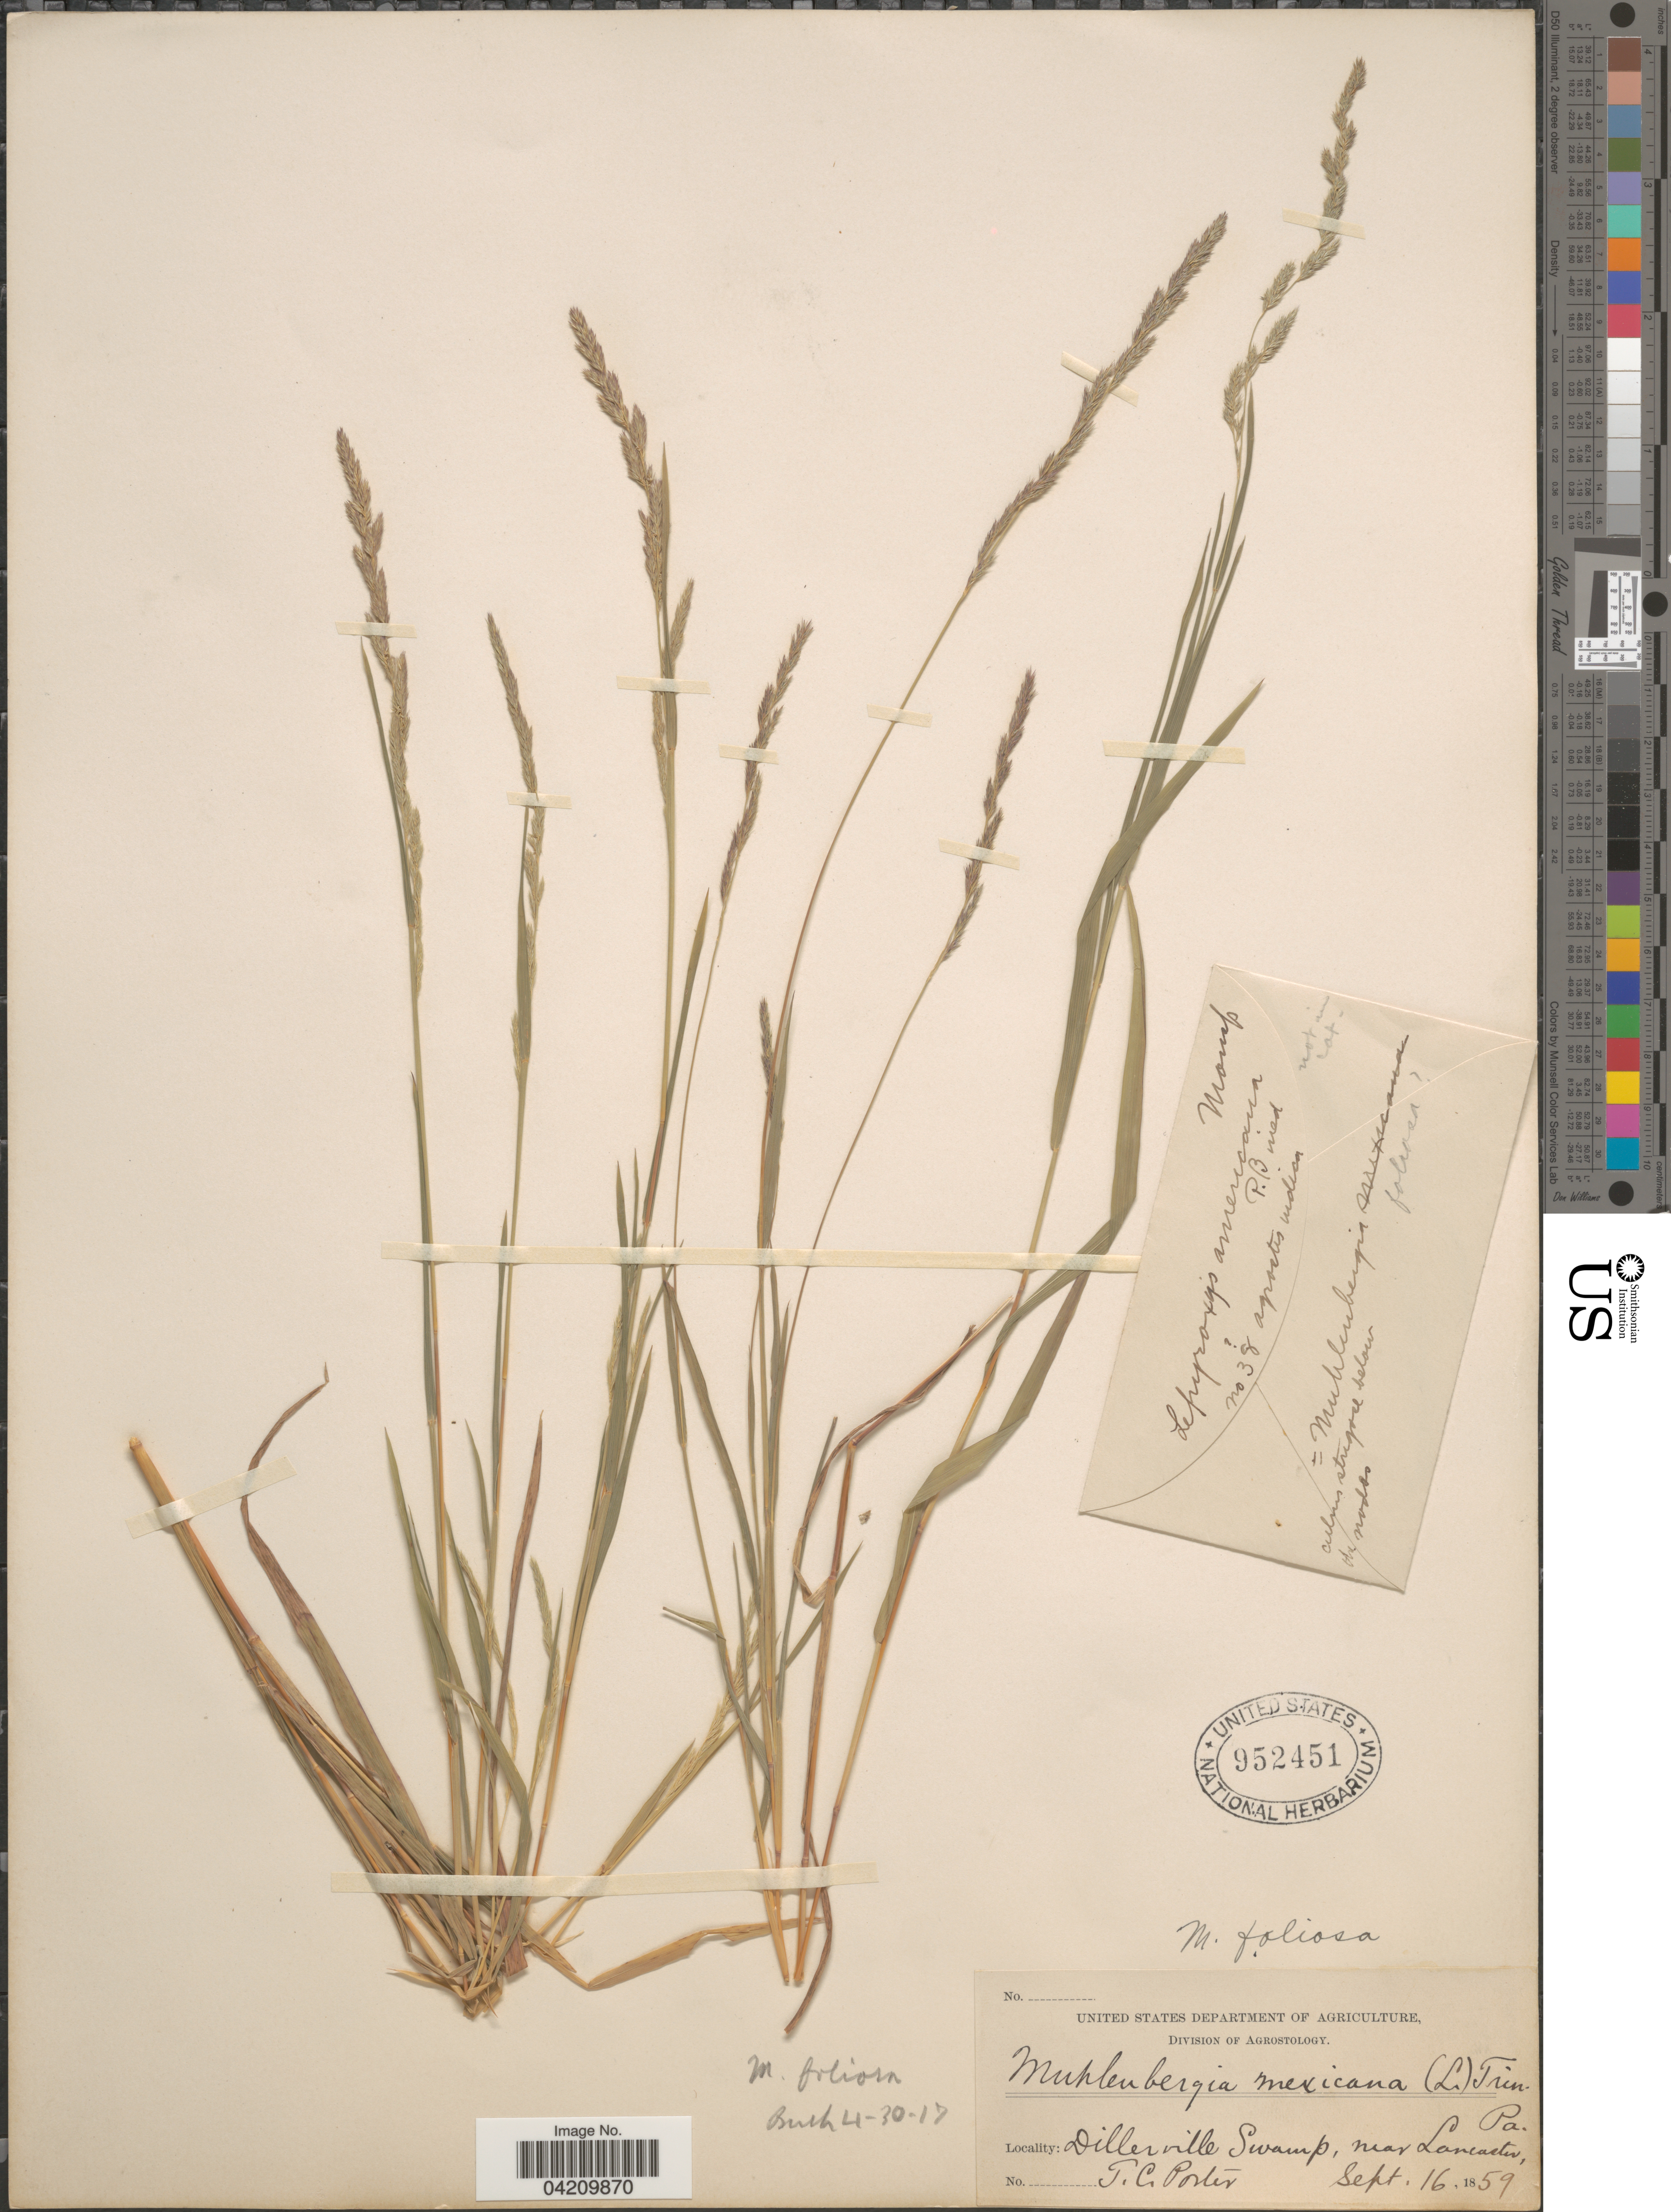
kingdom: Plantae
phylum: Tracheophyta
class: Liliopsida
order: Poales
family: Poaceae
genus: Muhlenbergia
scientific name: Muhlenbergia mexicana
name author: (L.) Trin.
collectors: T. Porter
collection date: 1859-09-16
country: United States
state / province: Pennsylvania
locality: Dillerville Swamp, near Lancaster.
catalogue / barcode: US 952451